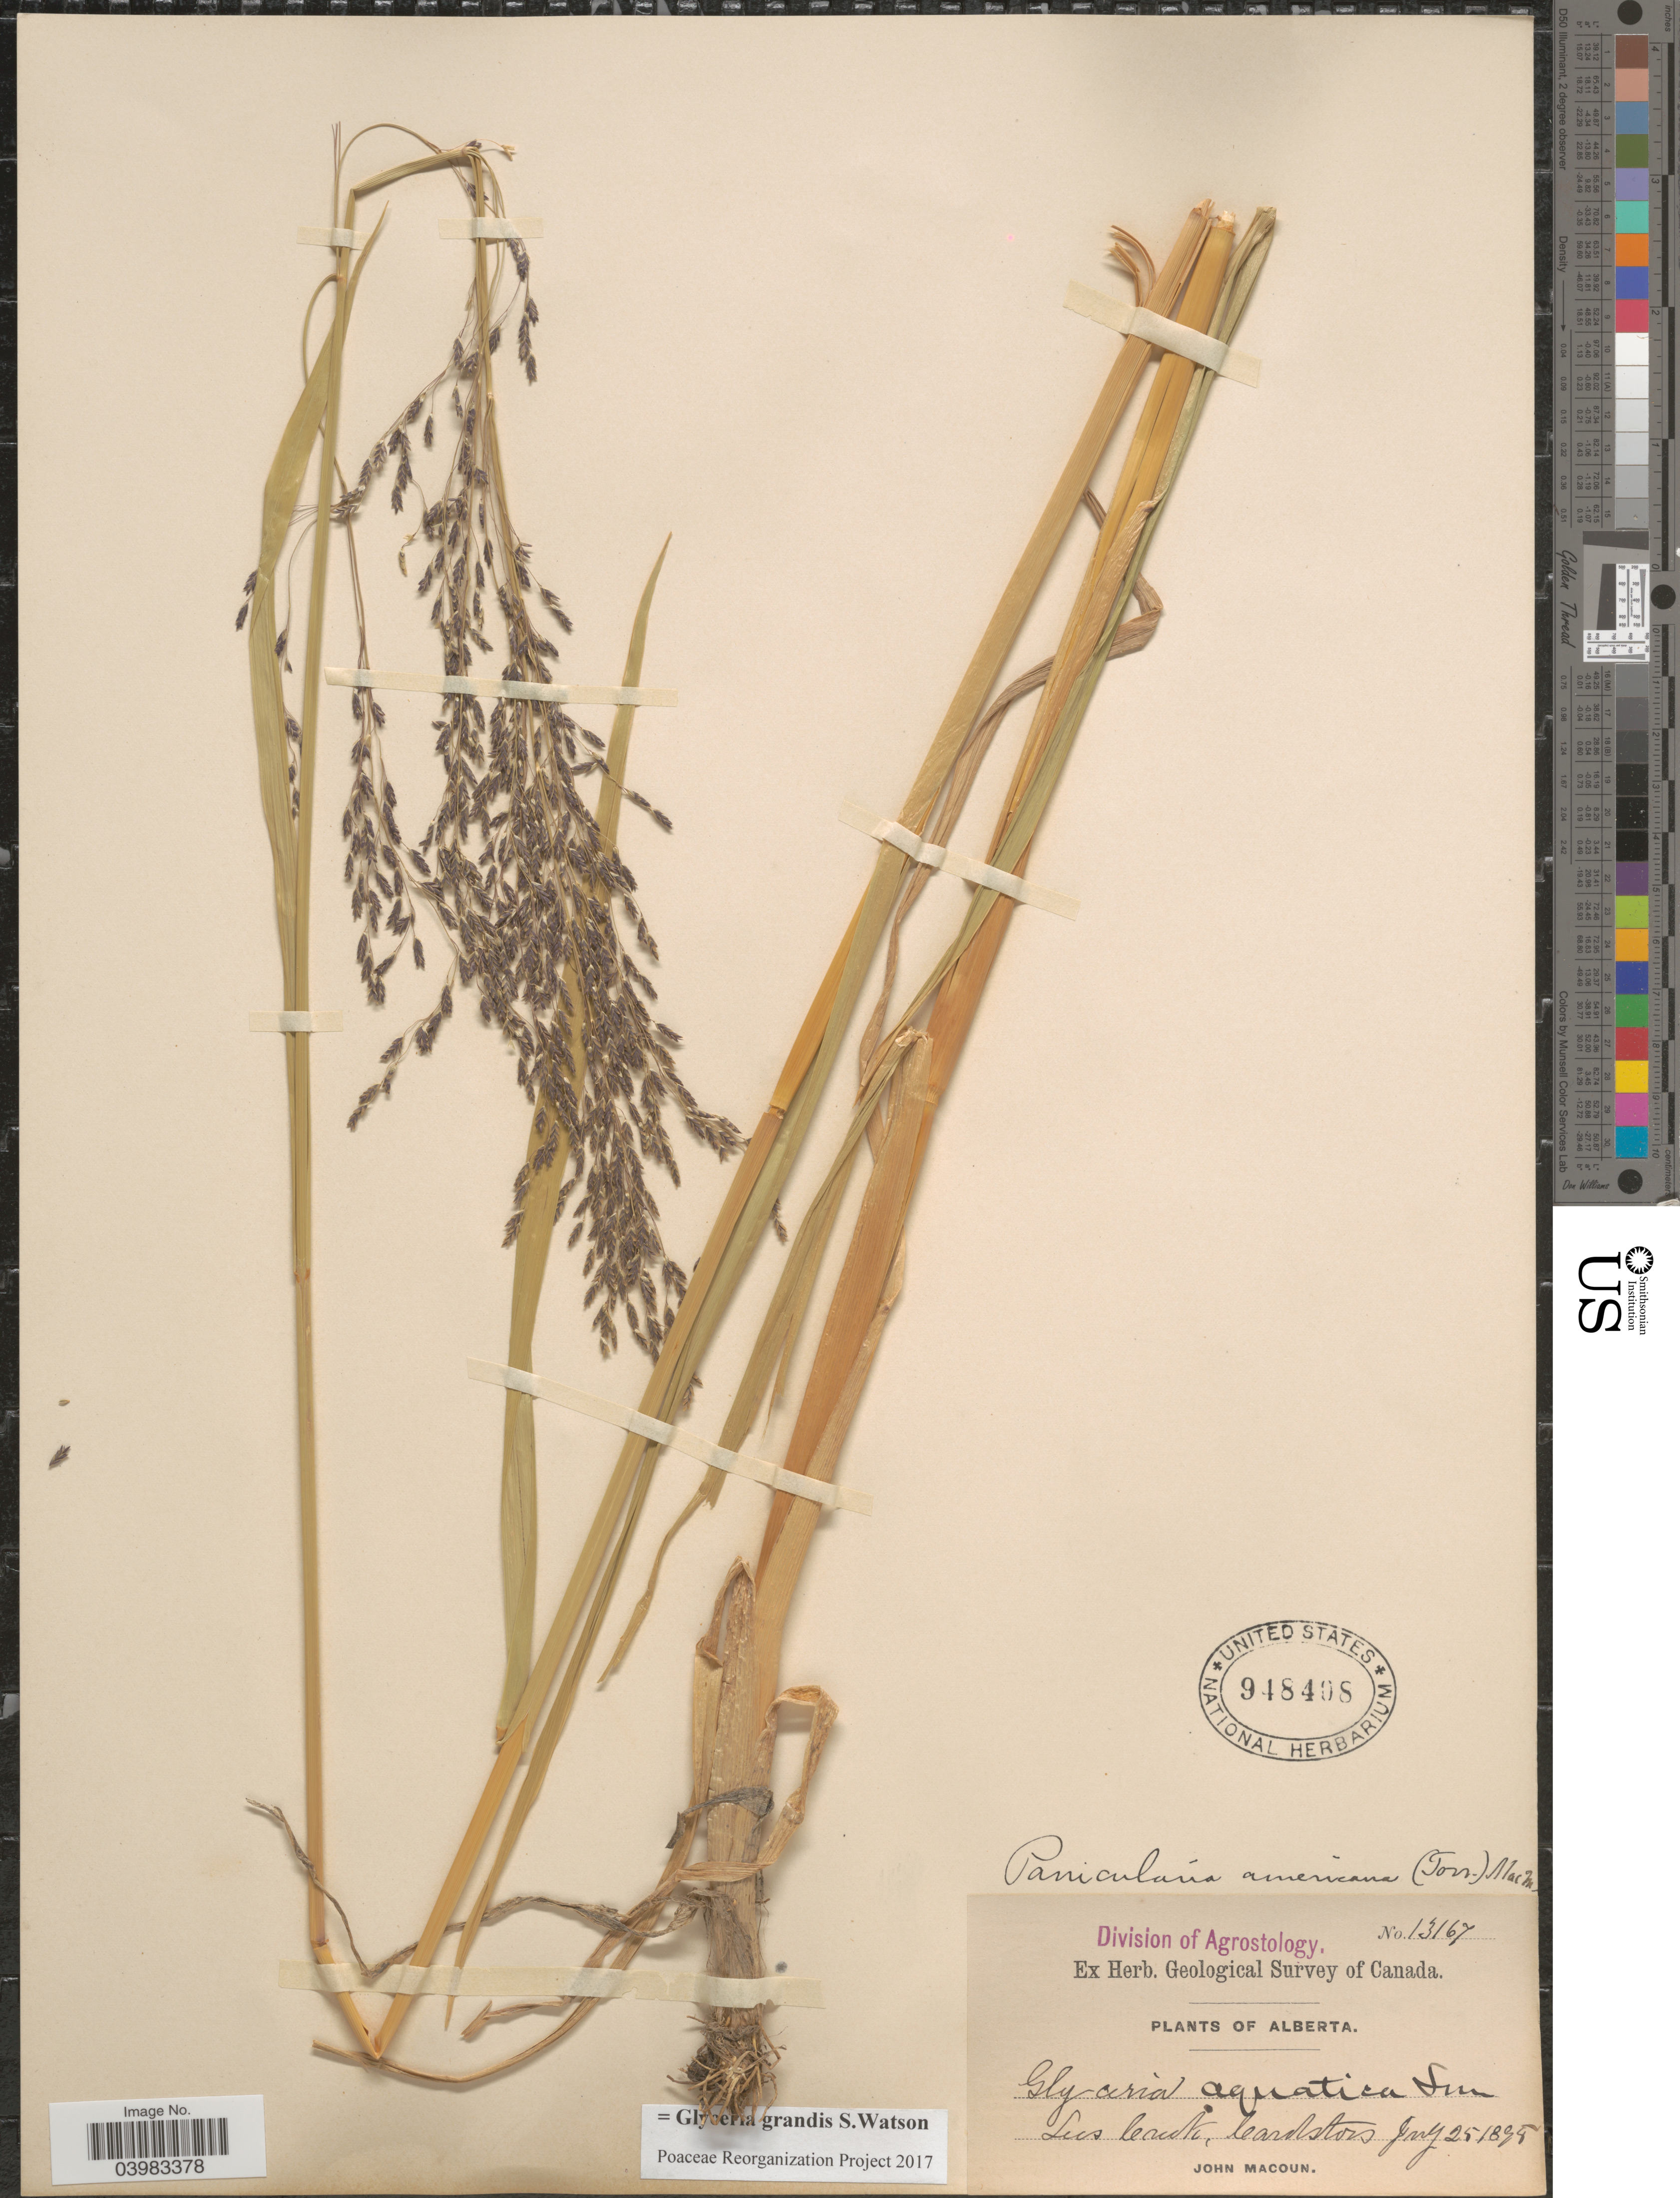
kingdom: Plantae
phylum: Tracheophyta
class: Liliopsida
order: Poales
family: Poaceae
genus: Glyceria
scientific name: Glyceria grandis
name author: S. Watson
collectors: J. Macoun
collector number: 13167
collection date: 1895-07-25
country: Canada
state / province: Alberta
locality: Lees Creek, Cardston.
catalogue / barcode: US 948408